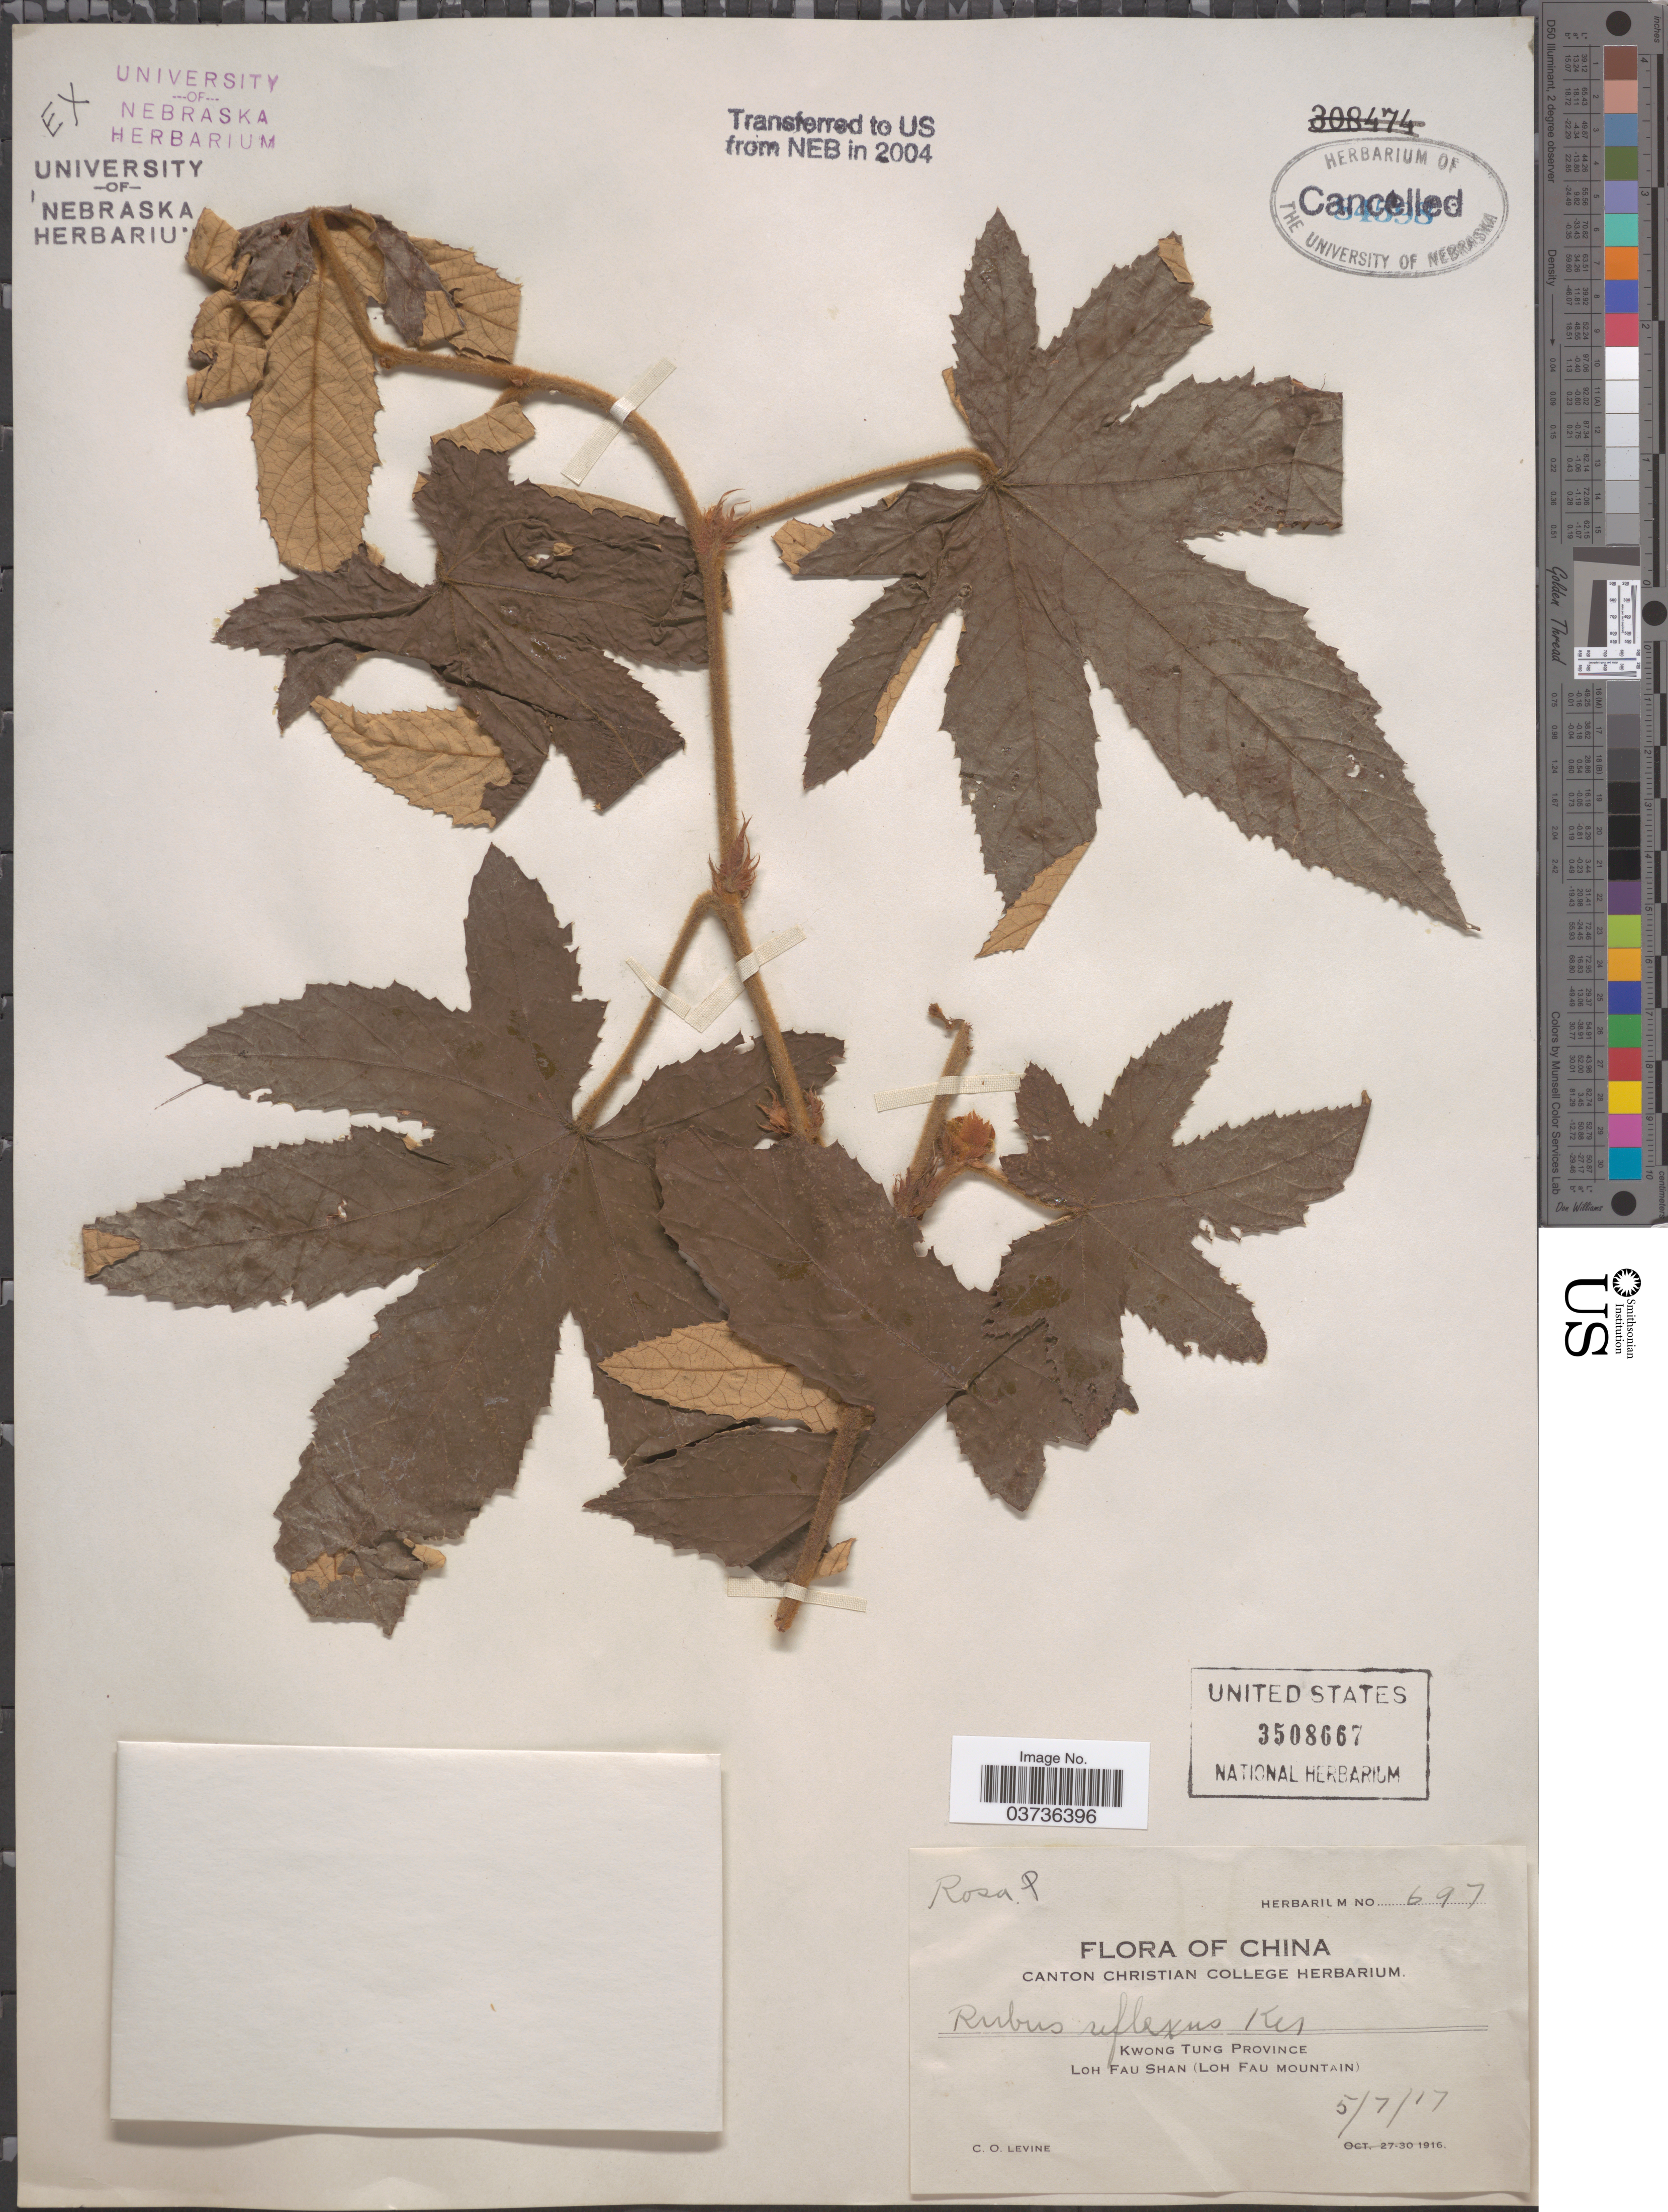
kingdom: Plantae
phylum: Tracheophyta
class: Magnoliopsida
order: Rosales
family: Rosaceae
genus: Rubus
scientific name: Rubus reflexus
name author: Ker Gawl.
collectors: C. O. Levine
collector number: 697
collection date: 1917-07-05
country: China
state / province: Guangdong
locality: Kwong Tung Province. Loh Fau Shan (Loh Fau Mountain).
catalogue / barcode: US 3508667